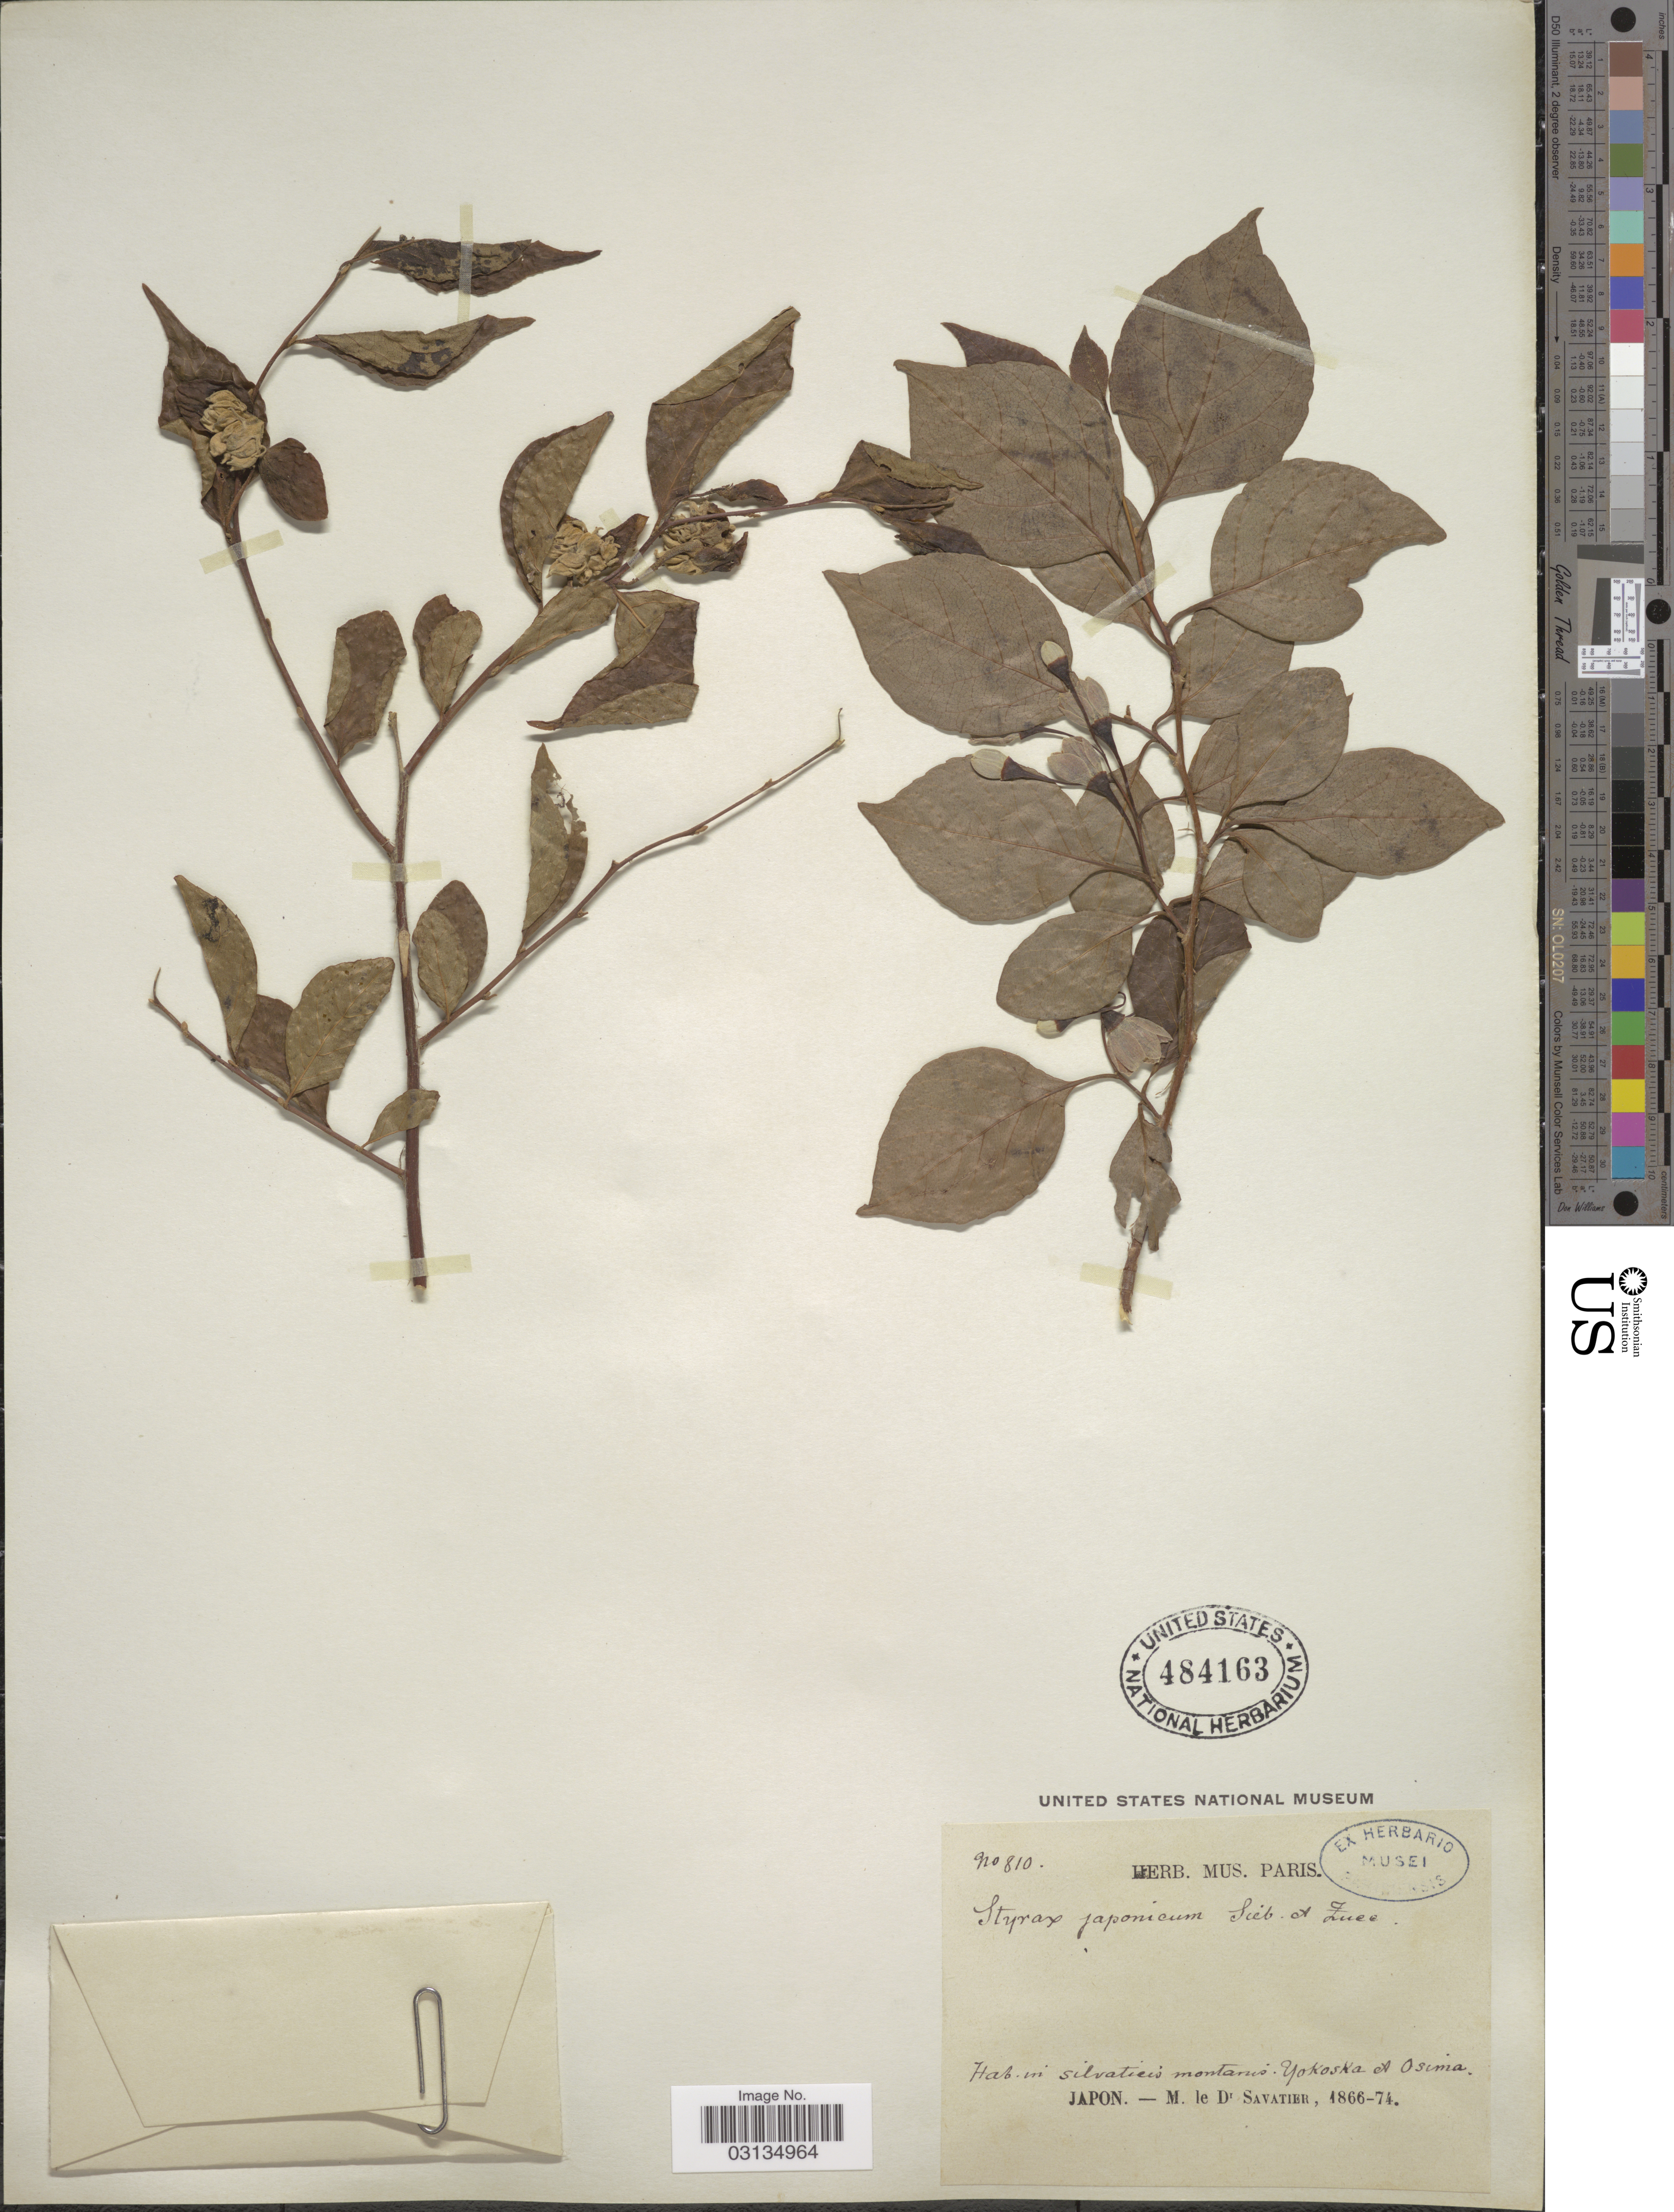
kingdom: Plantae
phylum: Tracheophyta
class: Magnoliopsida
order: Ericales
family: Styracaceae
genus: Styrax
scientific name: Styrax japonicus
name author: Siebold & Zucc.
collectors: M. Savatier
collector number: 810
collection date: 1866/1874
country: Japan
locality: Montanis Yokoska et Osima.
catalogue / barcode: US 484163